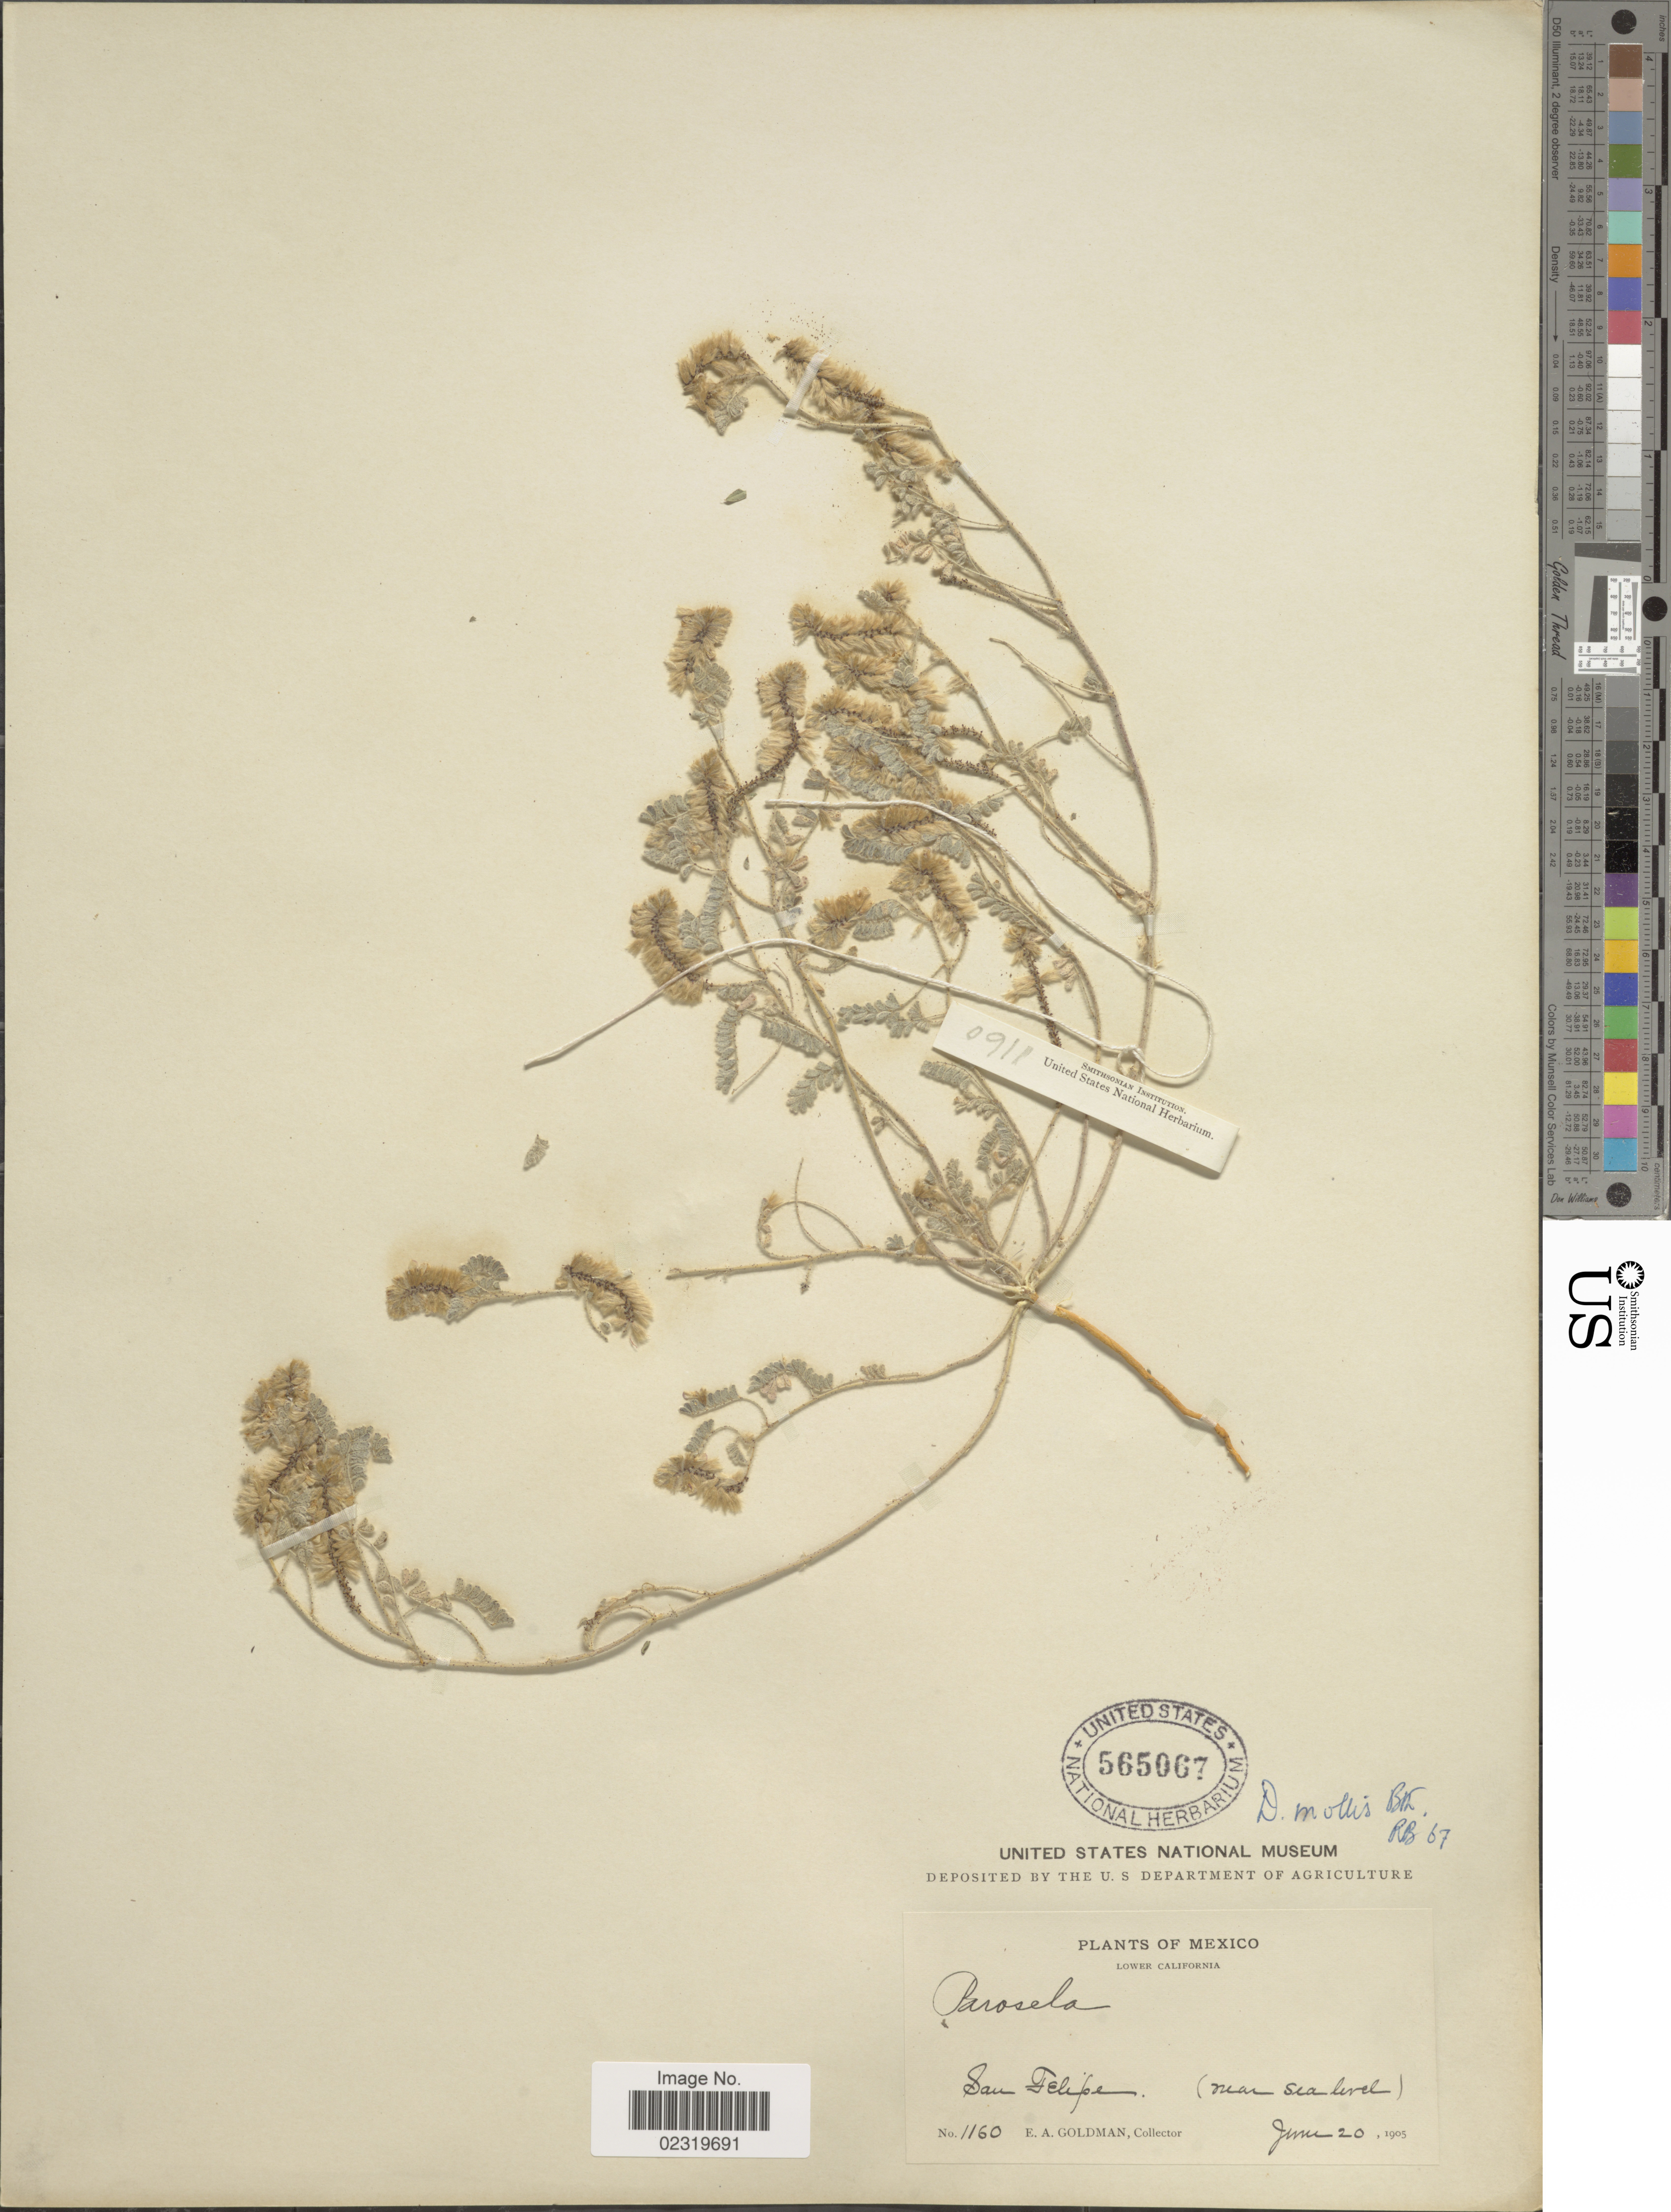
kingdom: Plantae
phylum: Tracheophyta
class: Magnoliopsida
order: Fabales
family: Fabaceae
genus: Dalea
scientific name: Dalea mollis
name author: Benth.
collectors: E. A. Goldman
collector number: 1160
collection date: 1905-06-20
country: Mexico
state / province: Baja California Norte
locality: Lower California, San Felipe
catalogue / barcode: US 565067